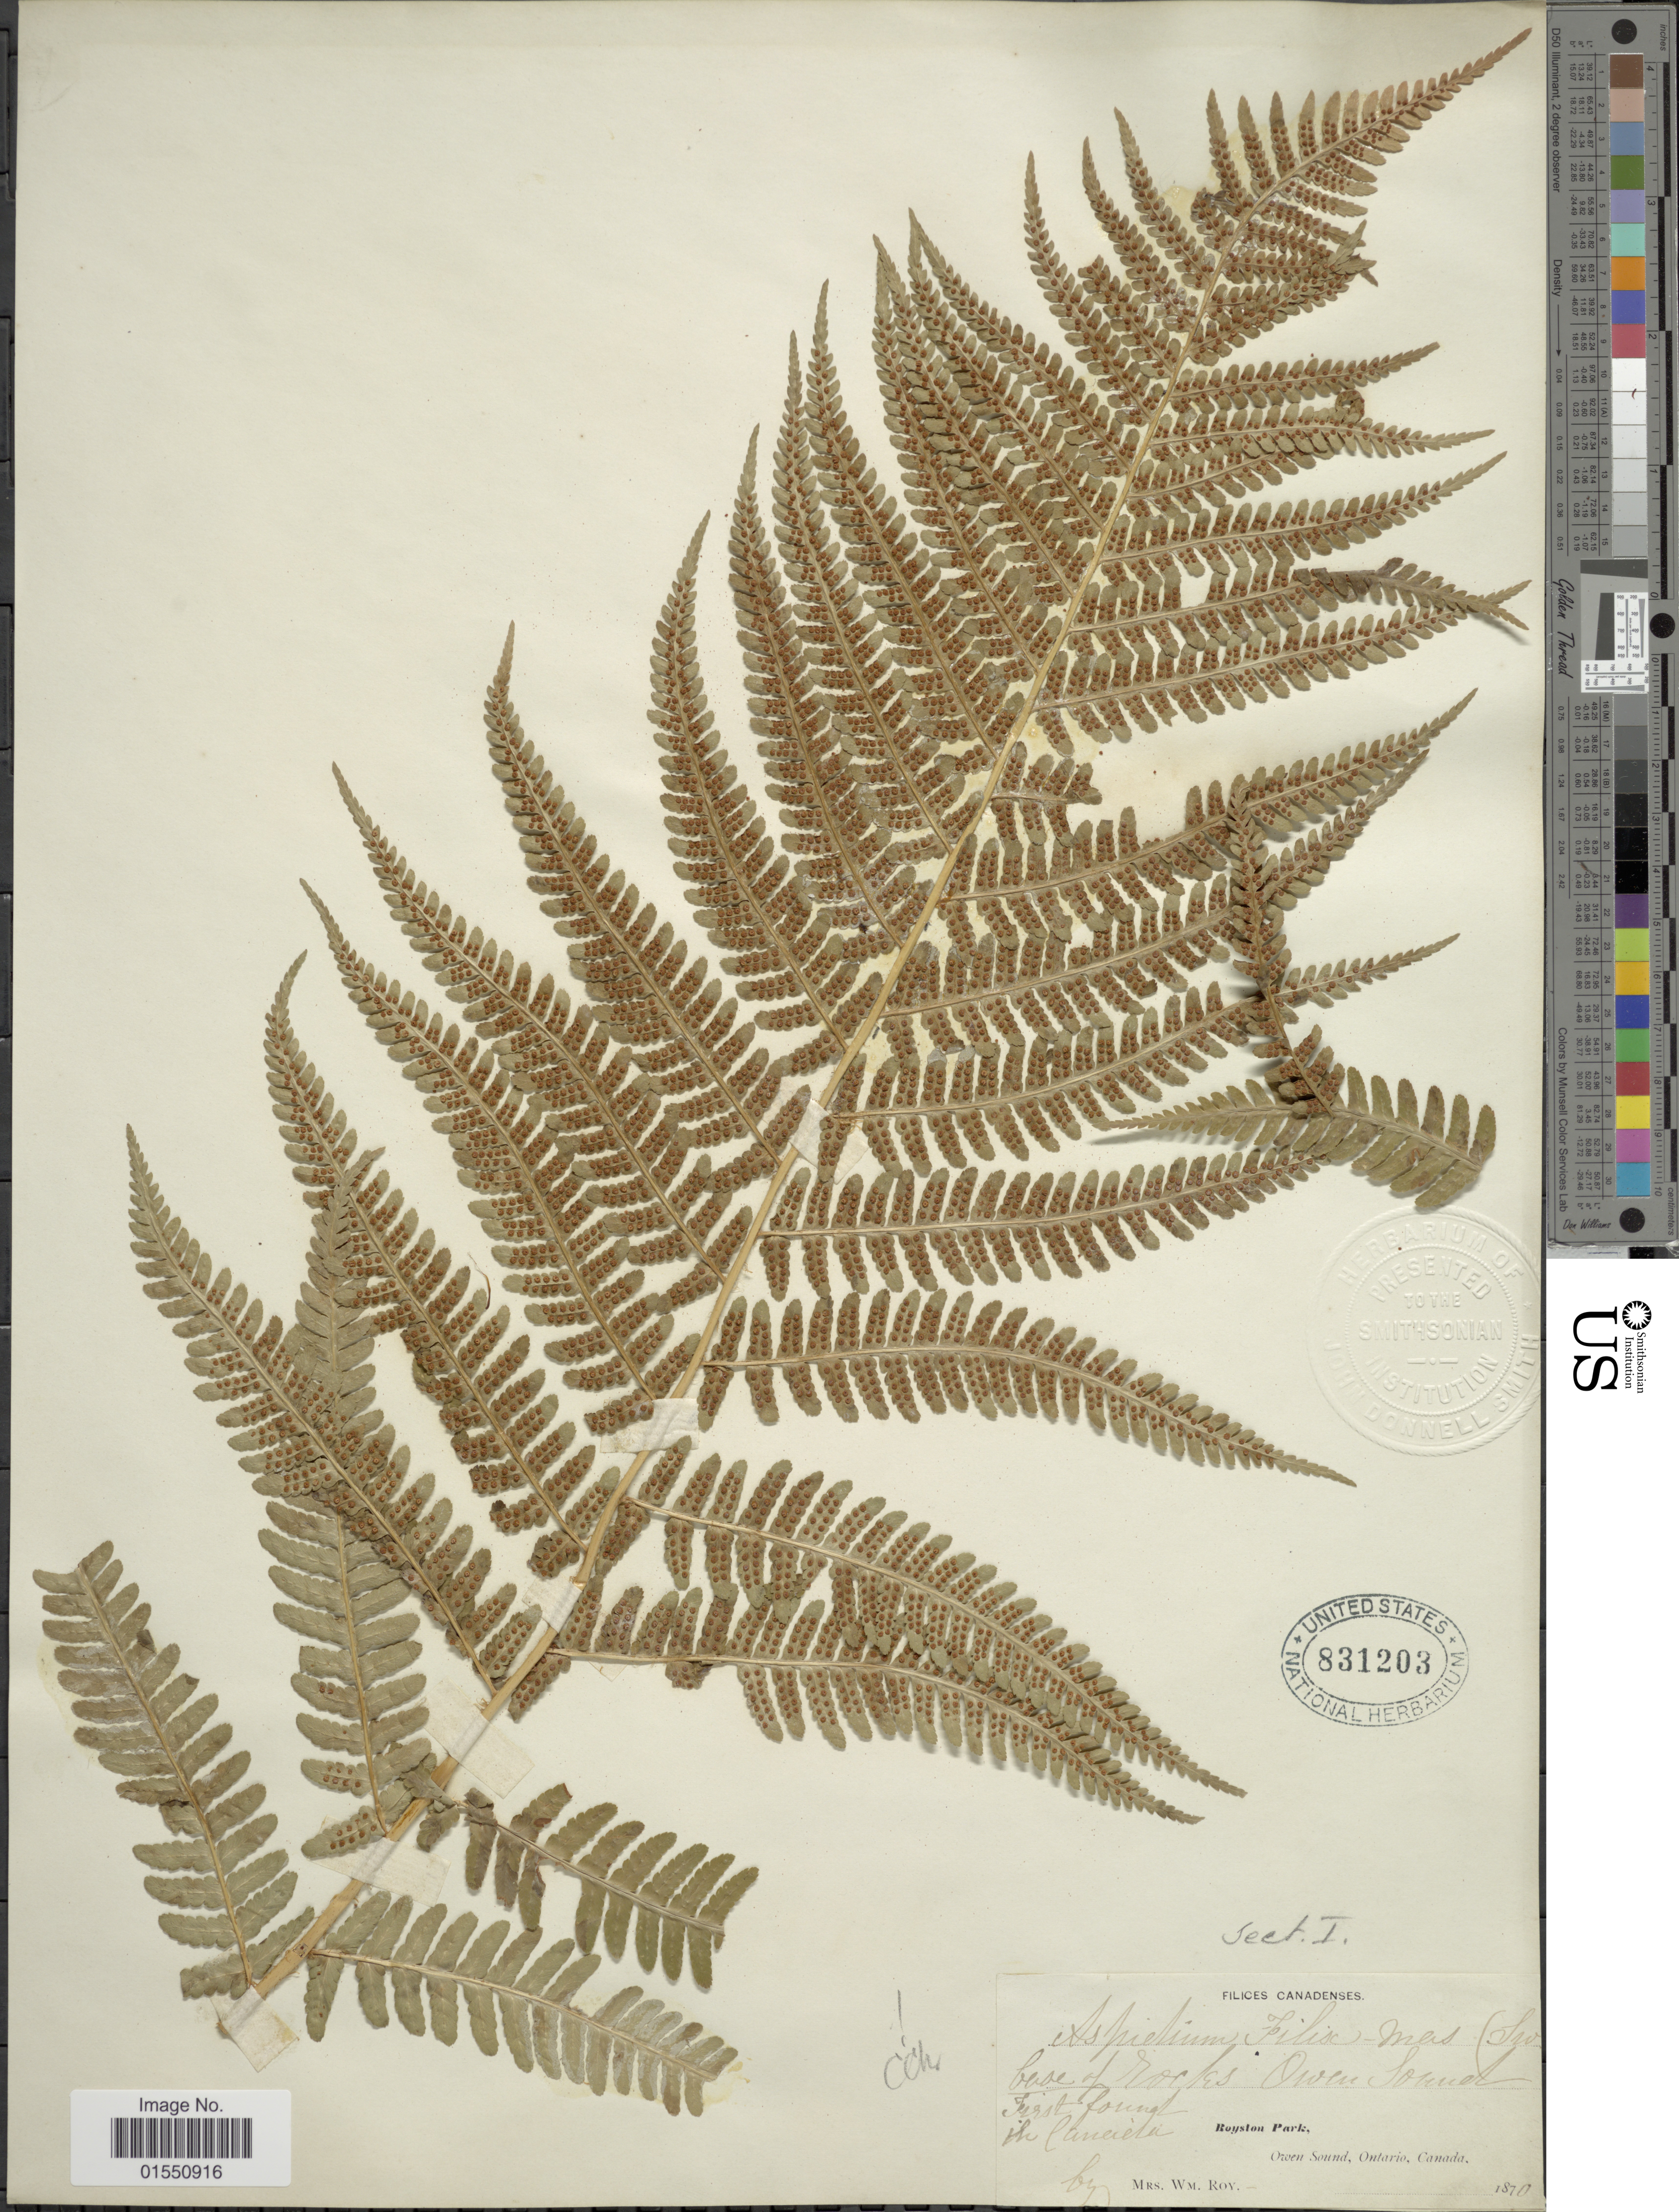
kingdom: Plantae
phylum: Tracheophyta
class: Polypodiopsida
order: Polypodiales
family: Dryopteridaceae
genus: Dryopteris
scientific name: Dryopteris filix-mas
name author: (L.) Schott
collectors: W. Roy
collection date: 1870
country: Canada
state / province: Ontario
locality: Royston Park, Owen Sound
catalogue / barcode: US 831203